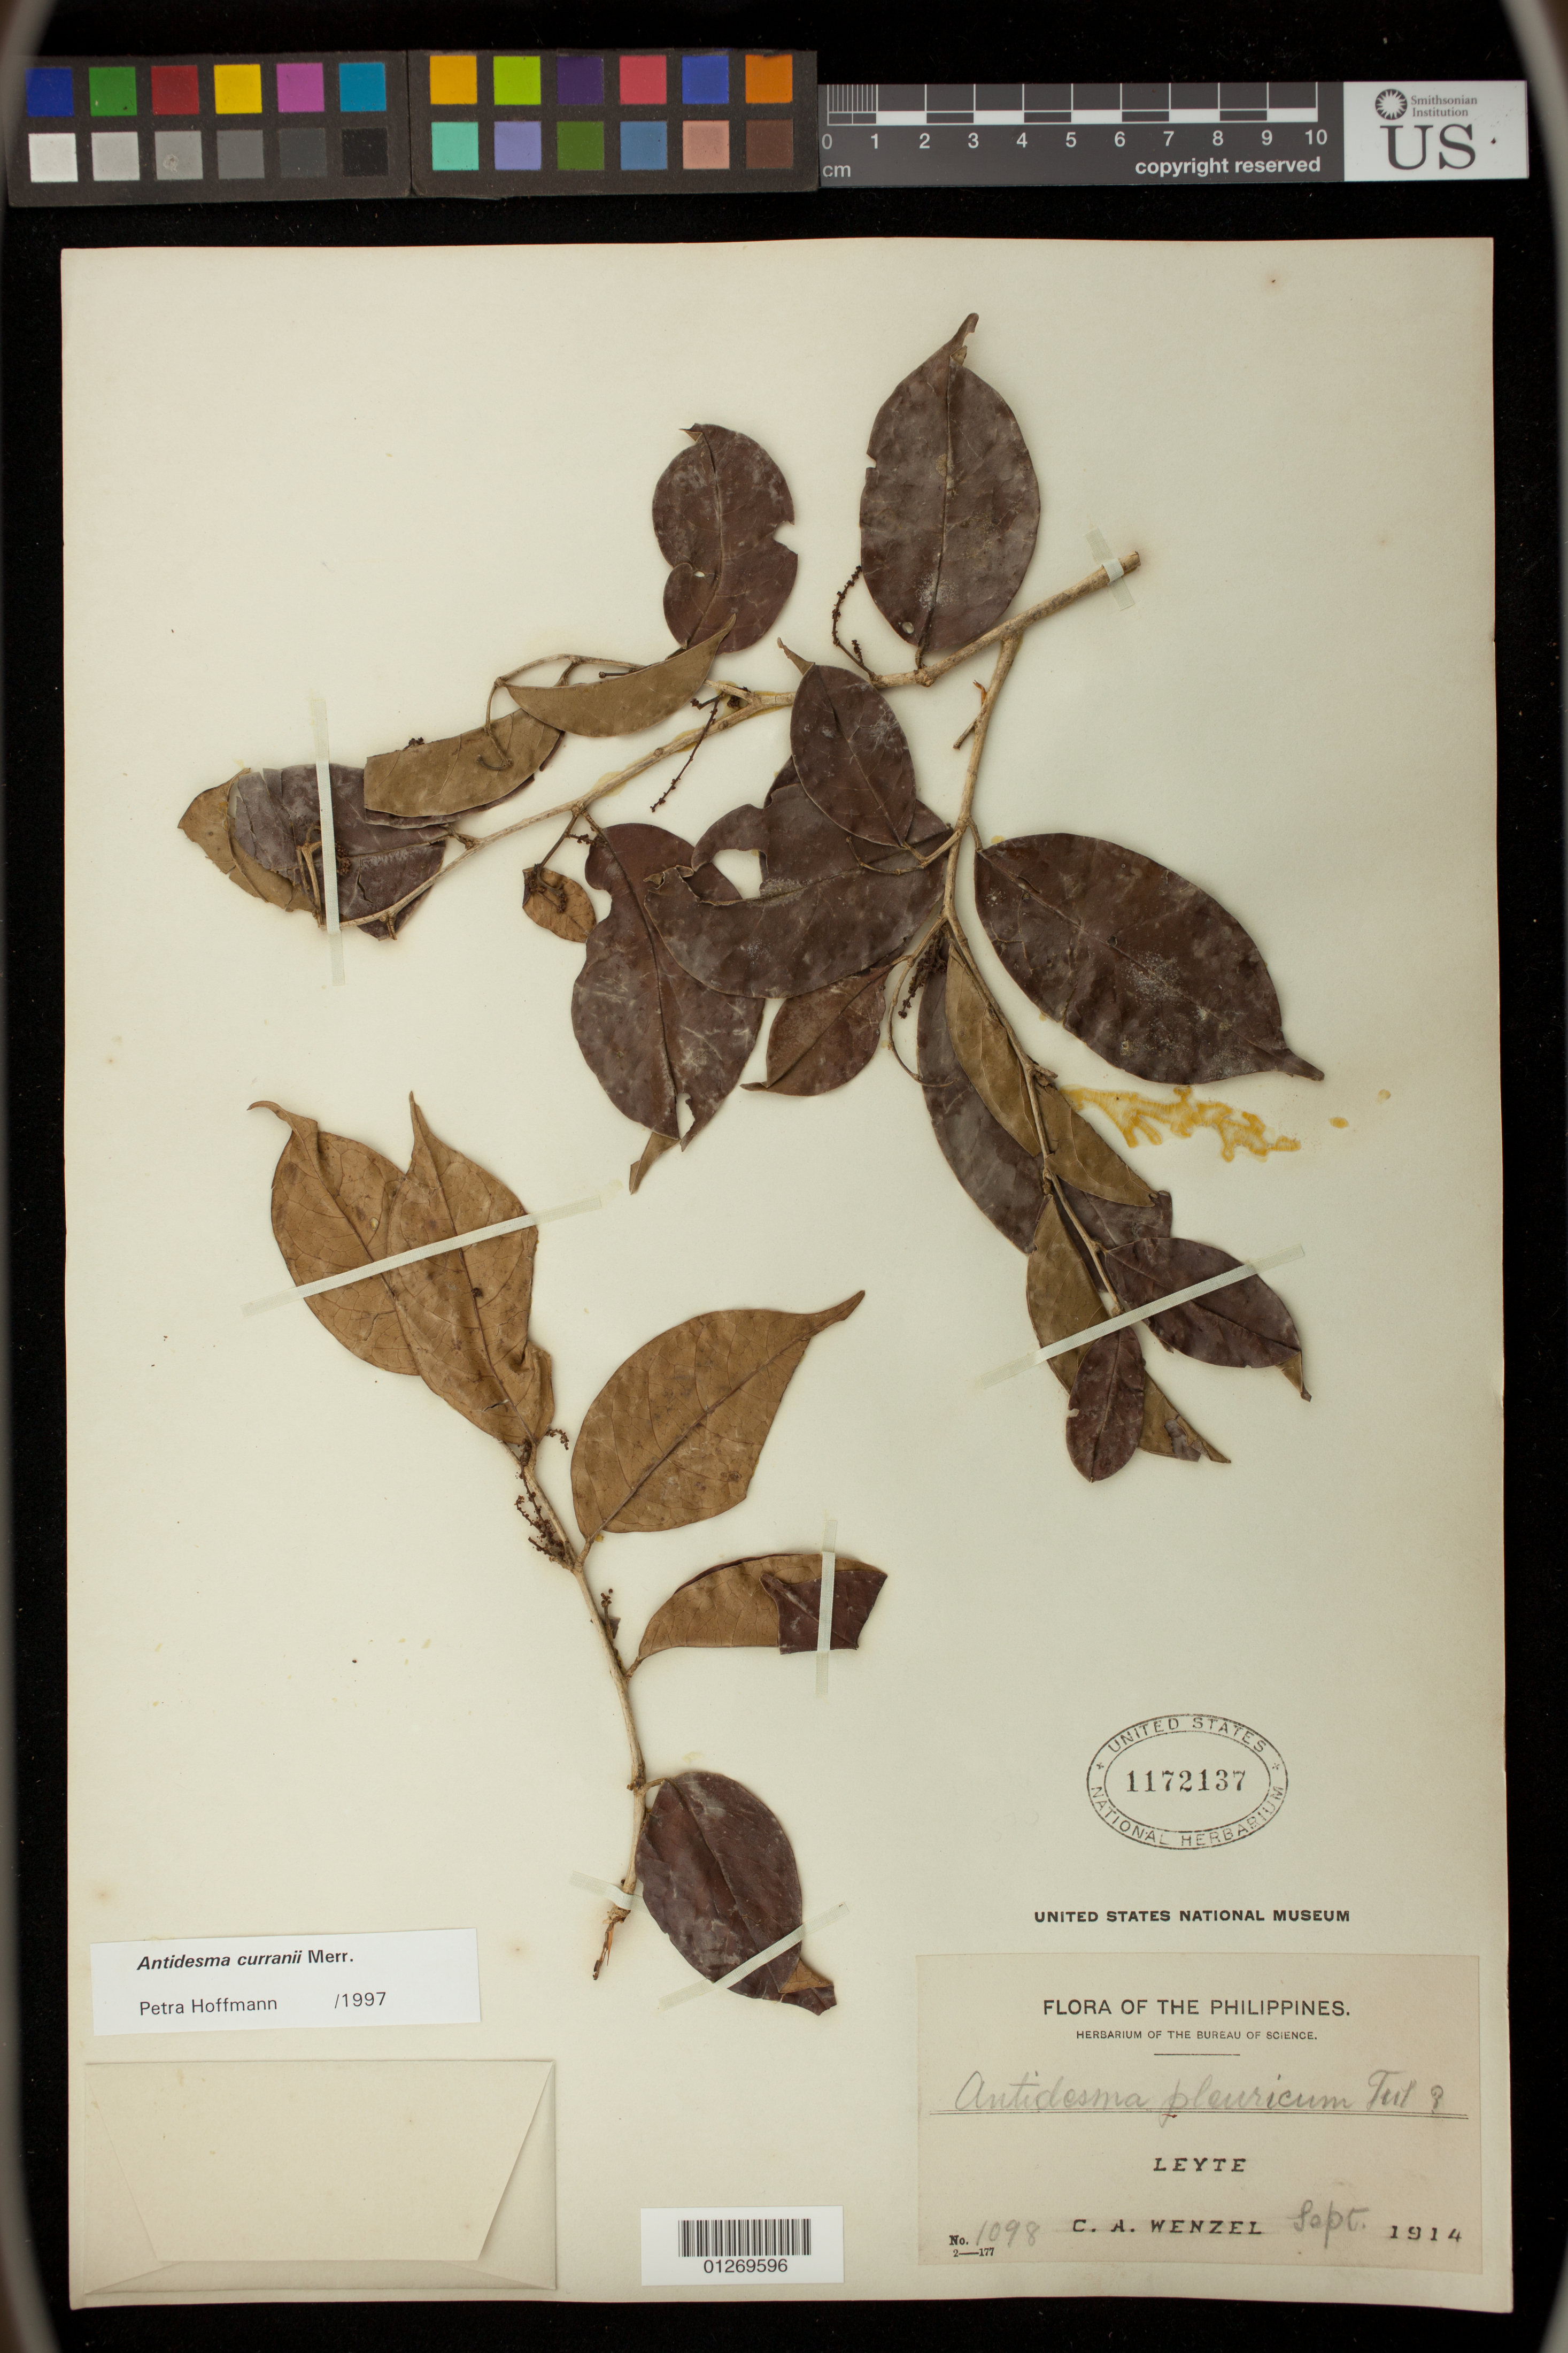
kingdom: Plantae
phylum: Tracheophyta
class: Magnoliopsida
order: Malpighiales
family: Phyllanthaceae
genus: Antidesma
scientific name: Antidesma curranii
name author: Merr.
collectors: C. Wenzel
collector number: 1098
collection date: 1914-09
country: Philippines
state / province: Eastern Visayas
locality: Leyte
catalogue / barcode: US 1172137